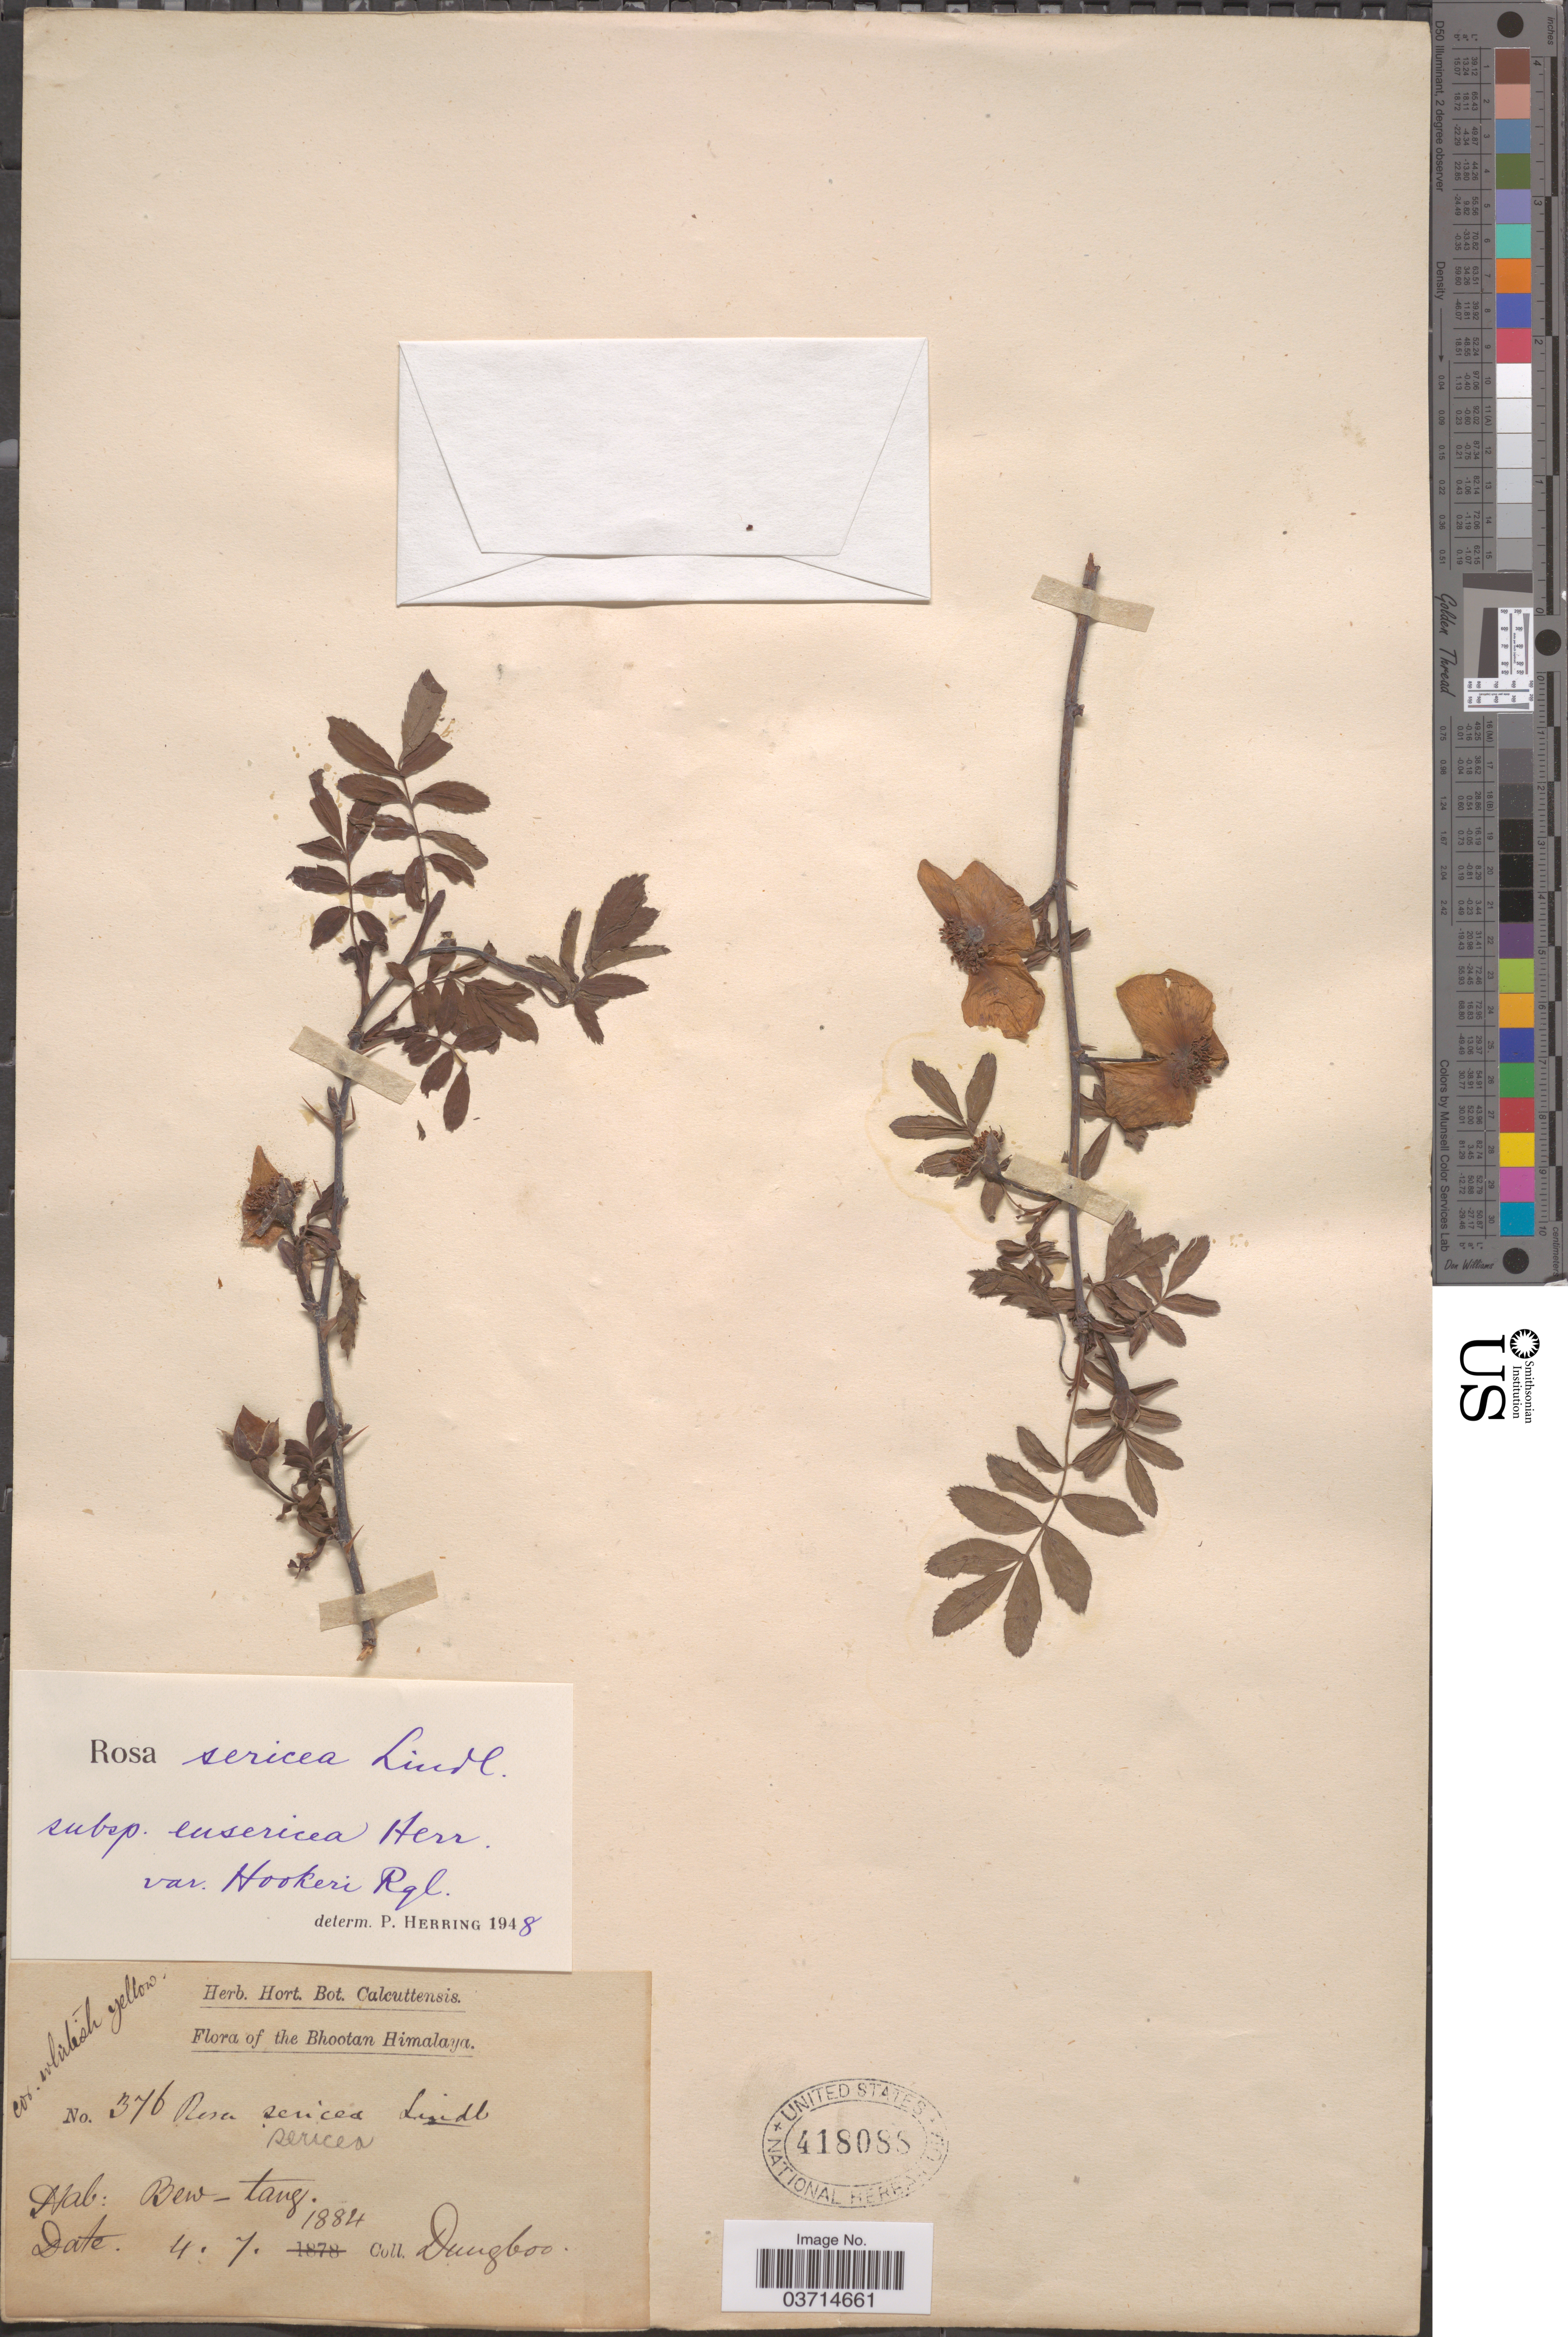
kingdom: Plantae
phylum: Tracheophyta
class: Magnoliopsida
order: Rosales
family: Rosaceae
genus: Rosa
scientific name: Rosa sericea var. hookeri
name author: Regel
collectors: Dungboo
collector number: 376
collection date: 1884-07-04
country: Bhutan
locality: Bhootan Himalaya. Bew-tang.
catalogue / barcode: US 418088